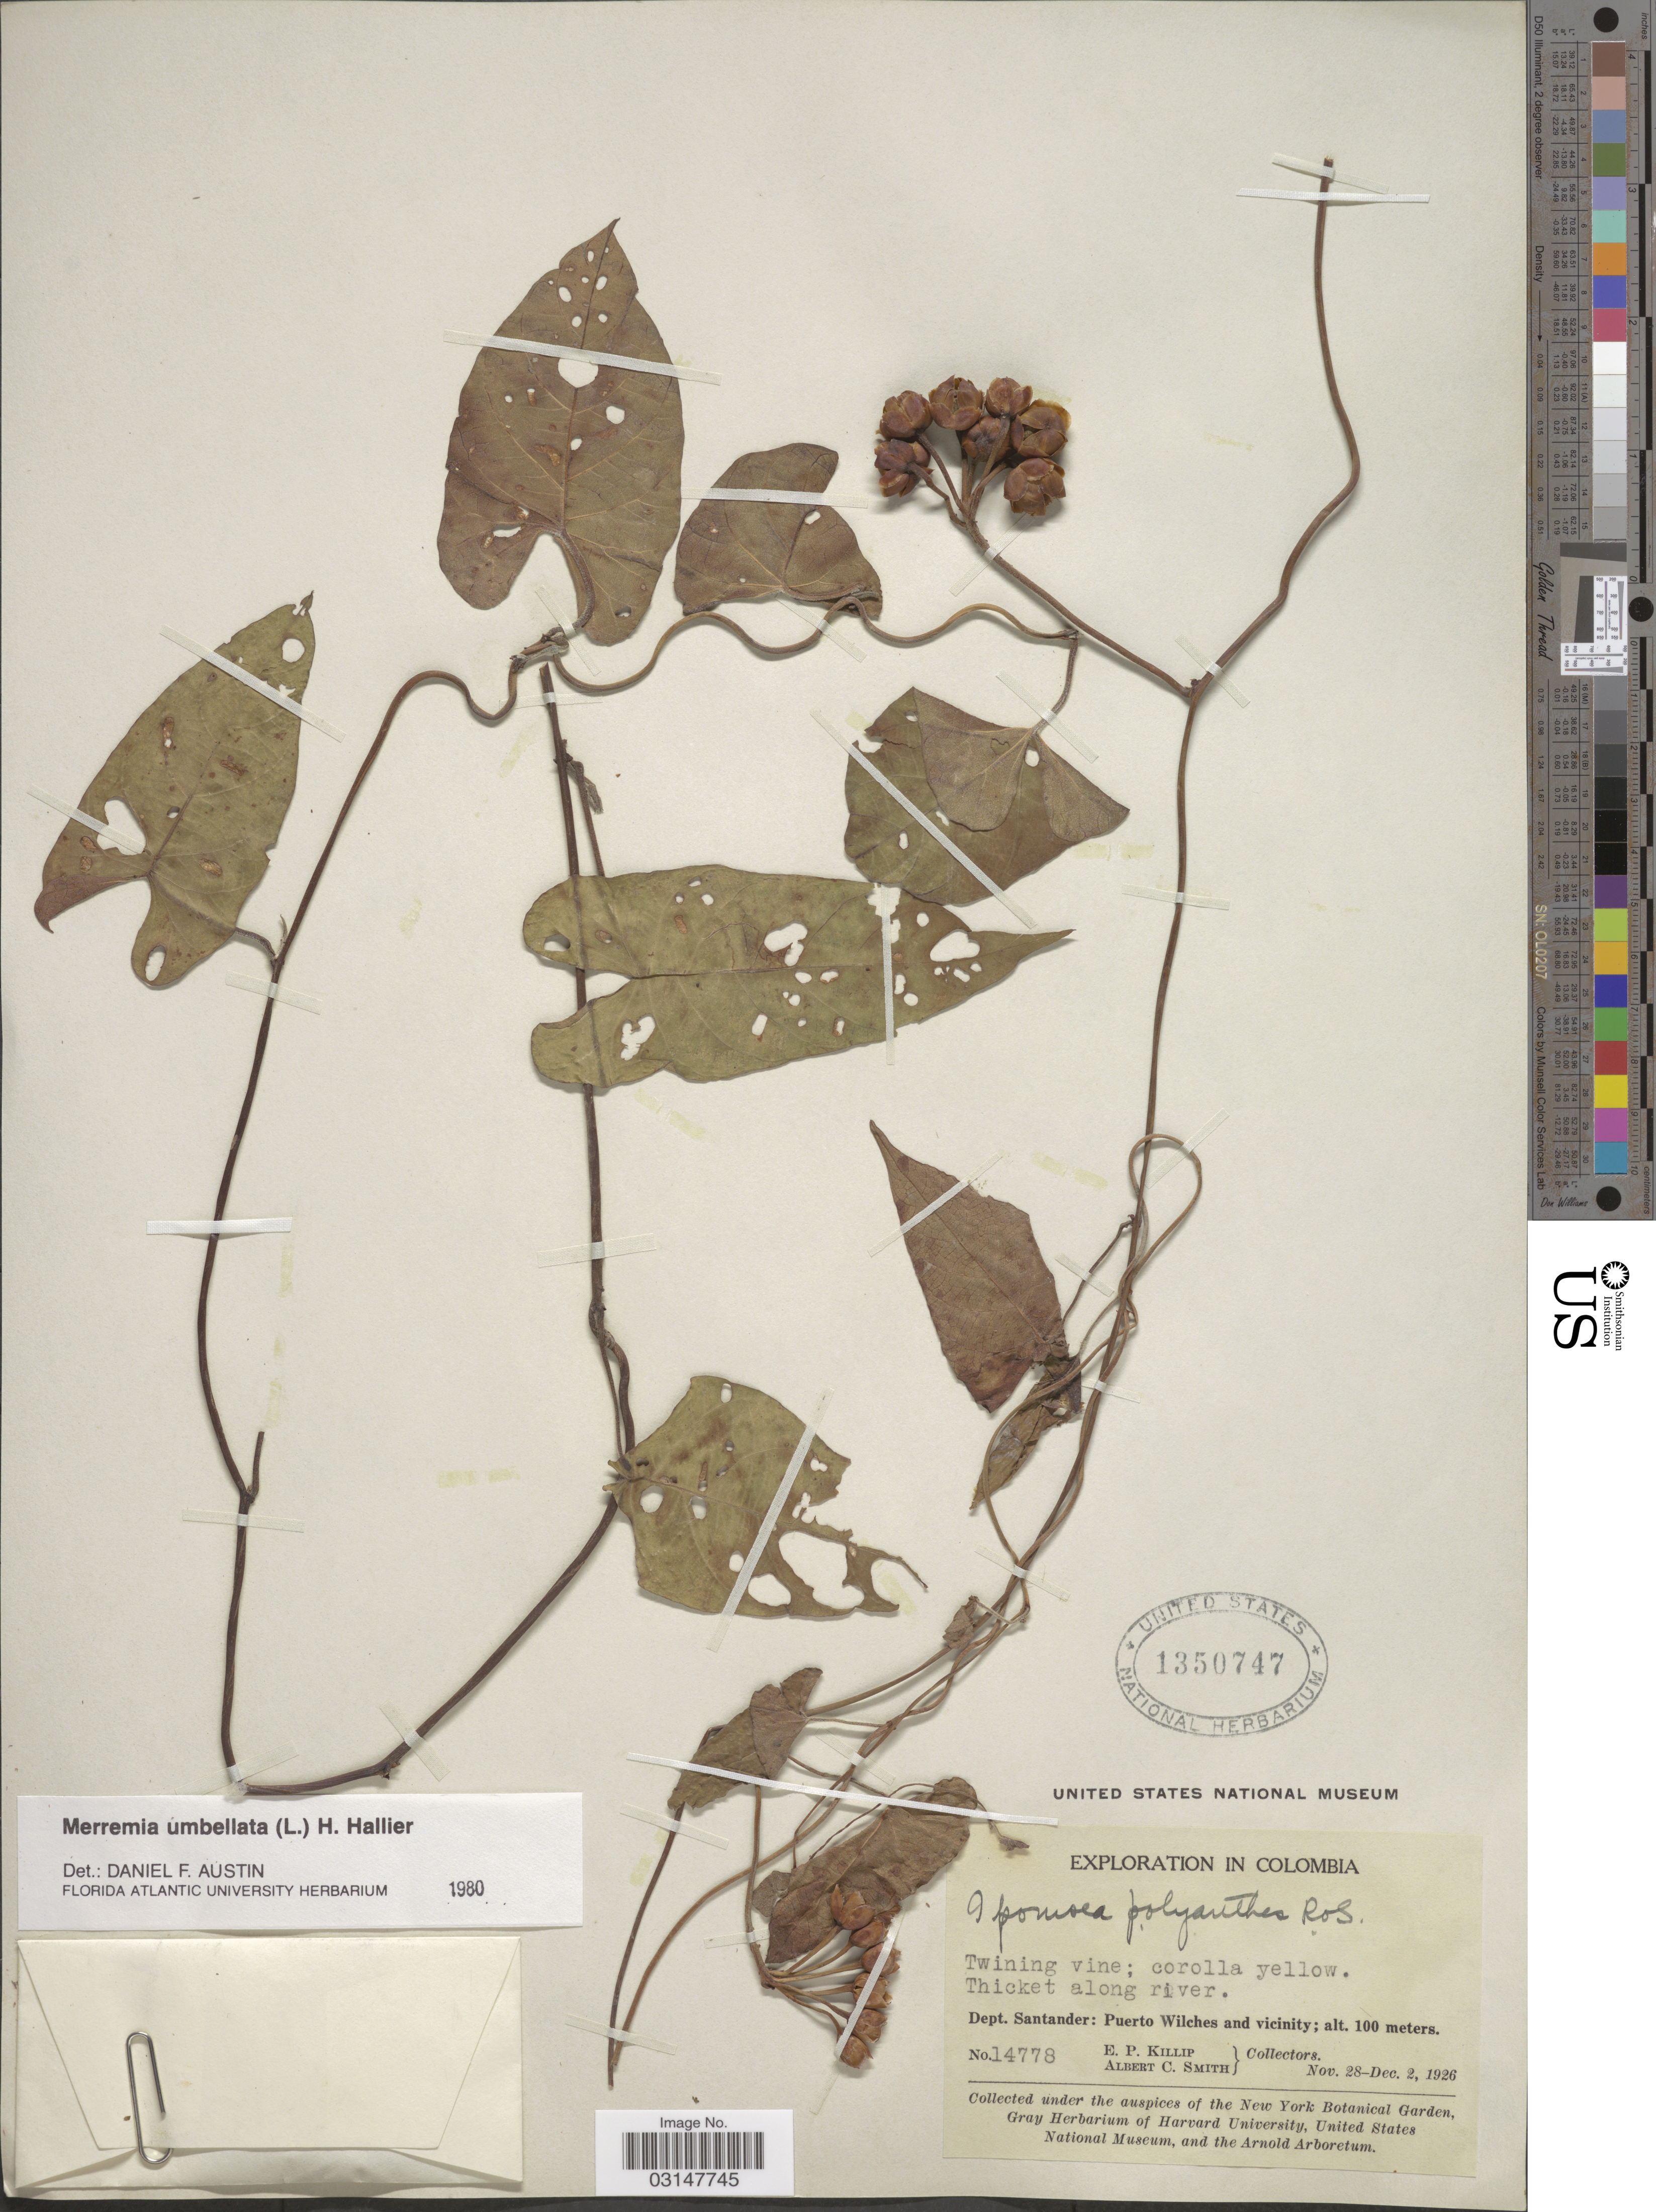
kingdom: Plantae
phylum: Tracheophyta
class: Magnoliopsida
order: Solanales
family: Convolvulaceae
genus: Camonea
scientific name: Camonea umbellata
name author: (L.) A. R. Simões & Staples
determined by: Strong, Mark T., (BOT), Smithsonian Institution - National Museum of Natural History (UNITED STATES)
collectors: E. P. Killip & A. C. Smith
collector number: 14778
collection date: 1926-11-28/1926-12-02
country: Colombia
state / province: Santander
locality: Dept. Santander: Puerto Wilches and vicinity.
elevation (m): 100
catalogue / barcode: US 1350747